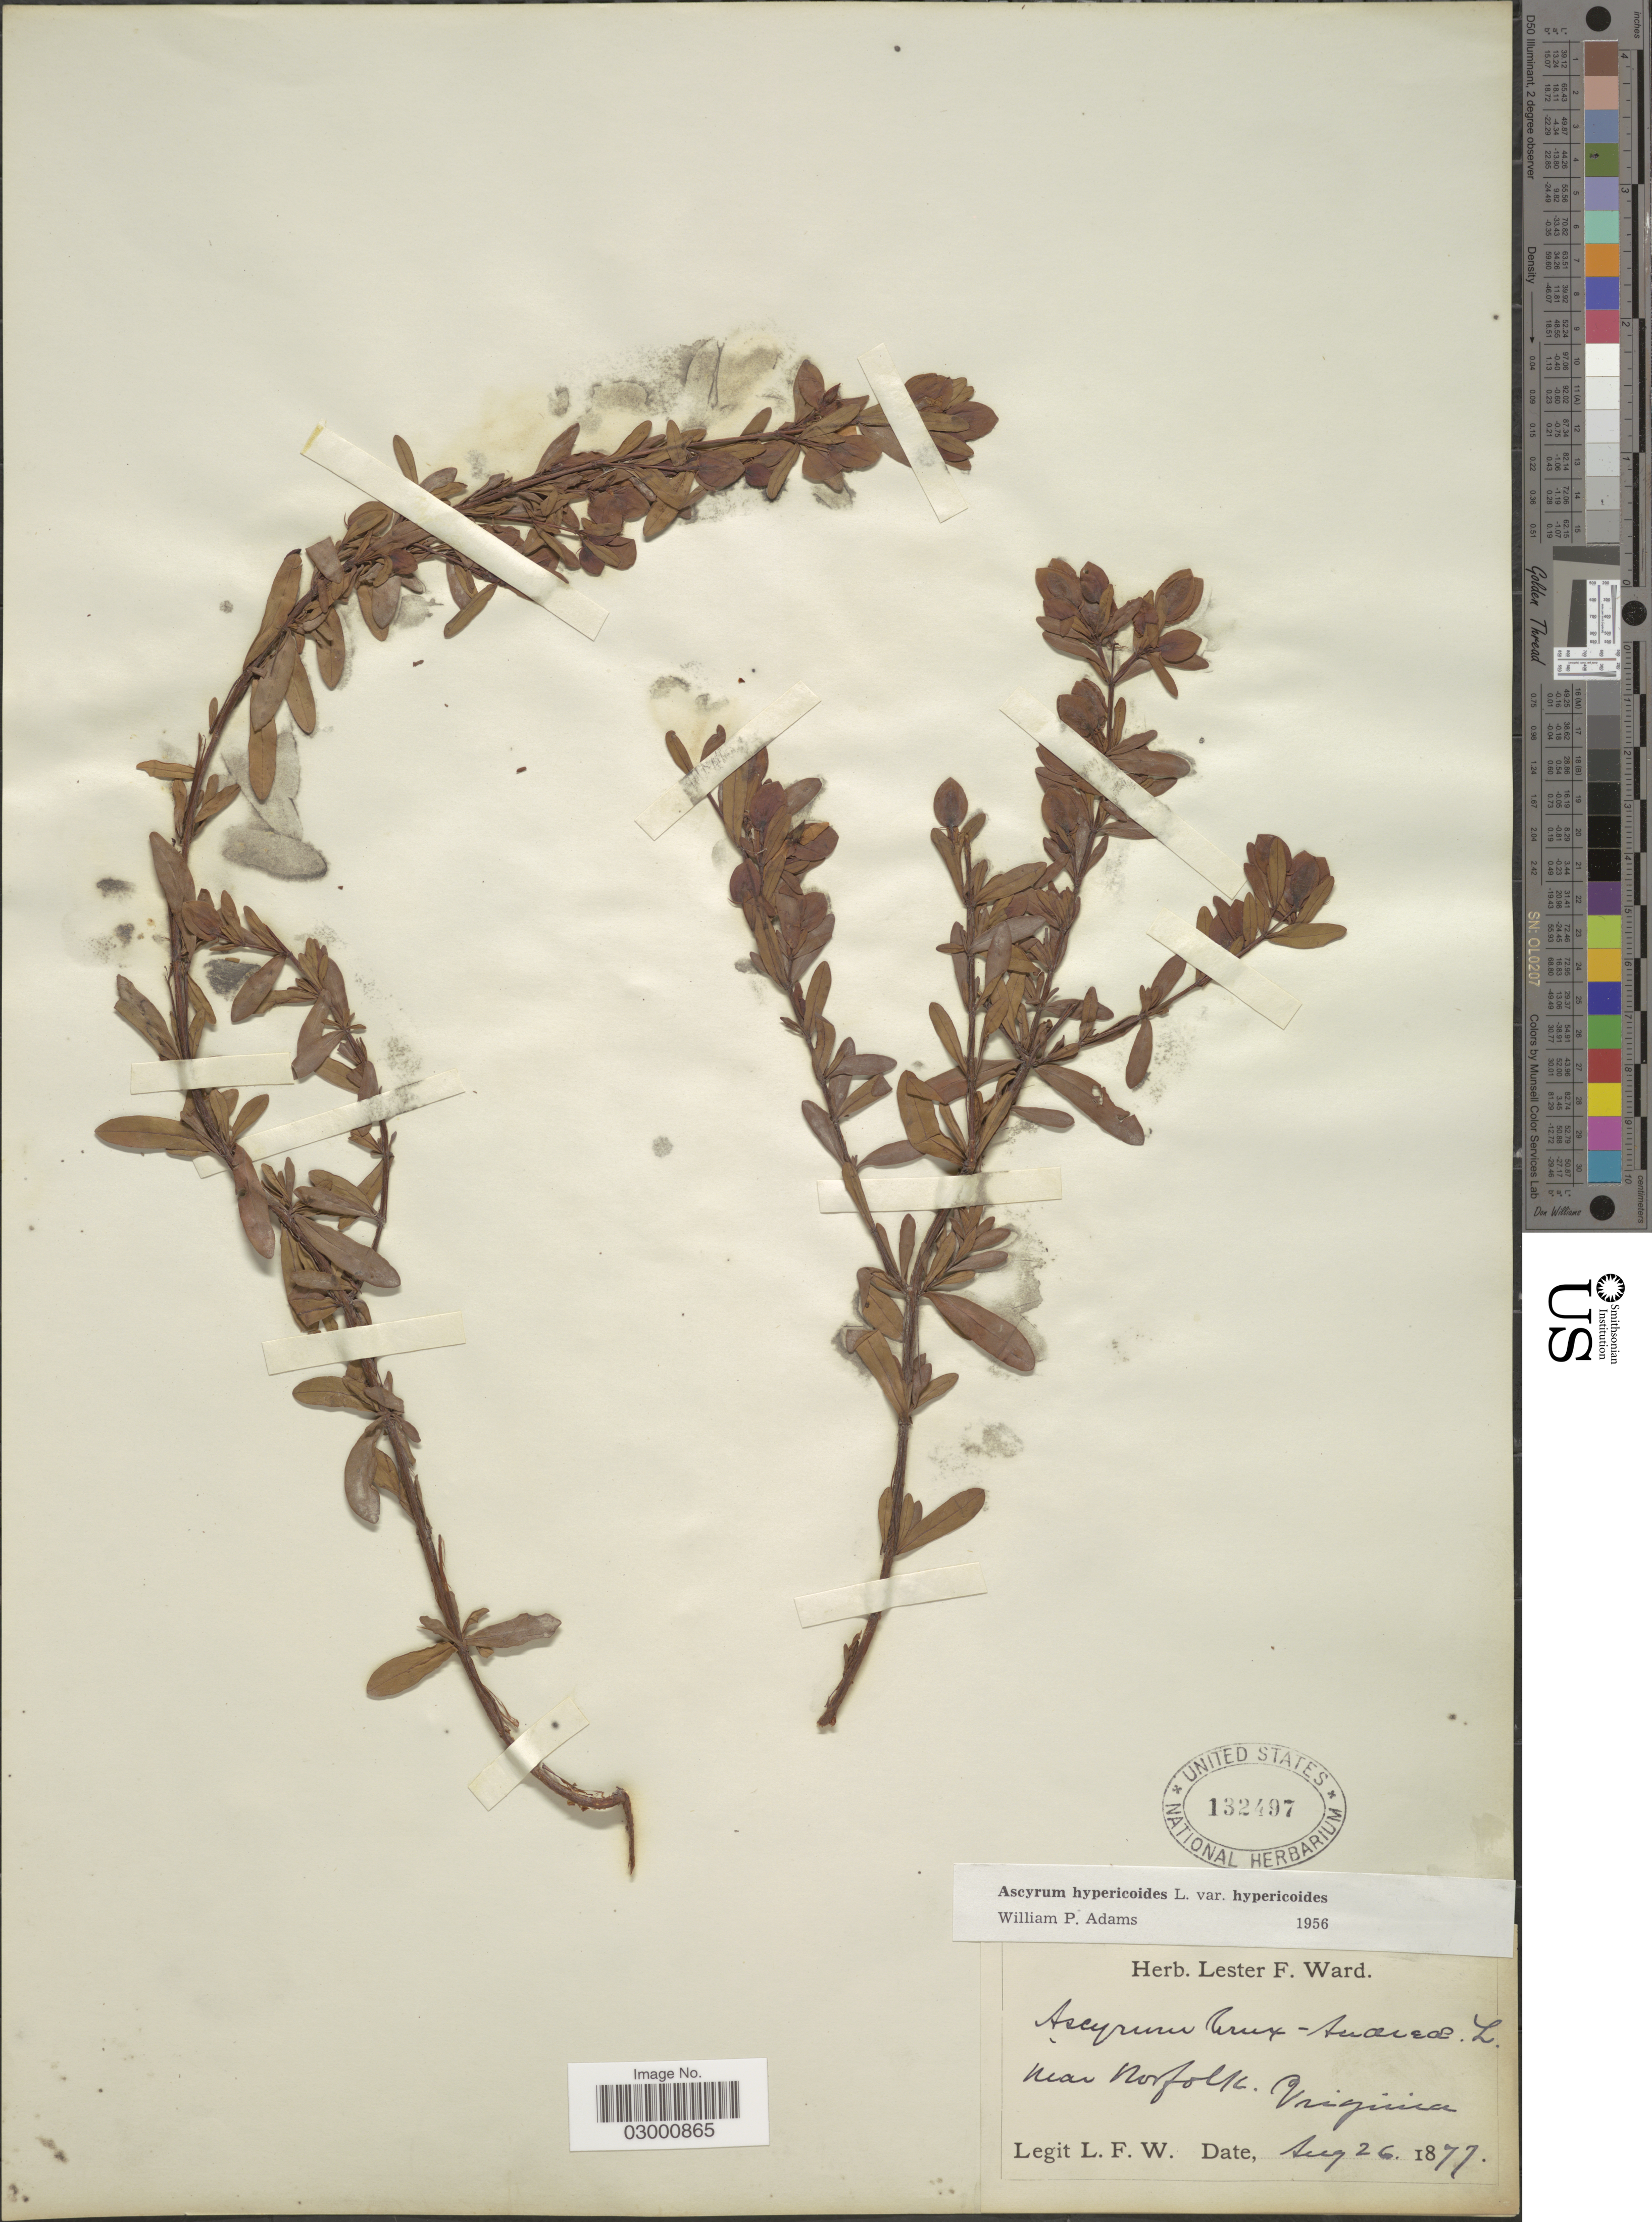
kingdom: Plantae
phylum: Tracheophyta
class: Magnoliopsida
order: Malpighiales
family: Hypericaceae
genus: Hypericum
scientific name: Hypericum hypericoides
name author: (L.) Crantz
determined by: Strong, Mark T., (BOT), Smithsonian Institution - National Museum of Natural History (UNITED STATES)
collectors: L. F. Ward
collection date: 1877-08-26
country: United States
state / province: Virginia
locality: Near Norfolk.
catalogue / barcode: US 132497